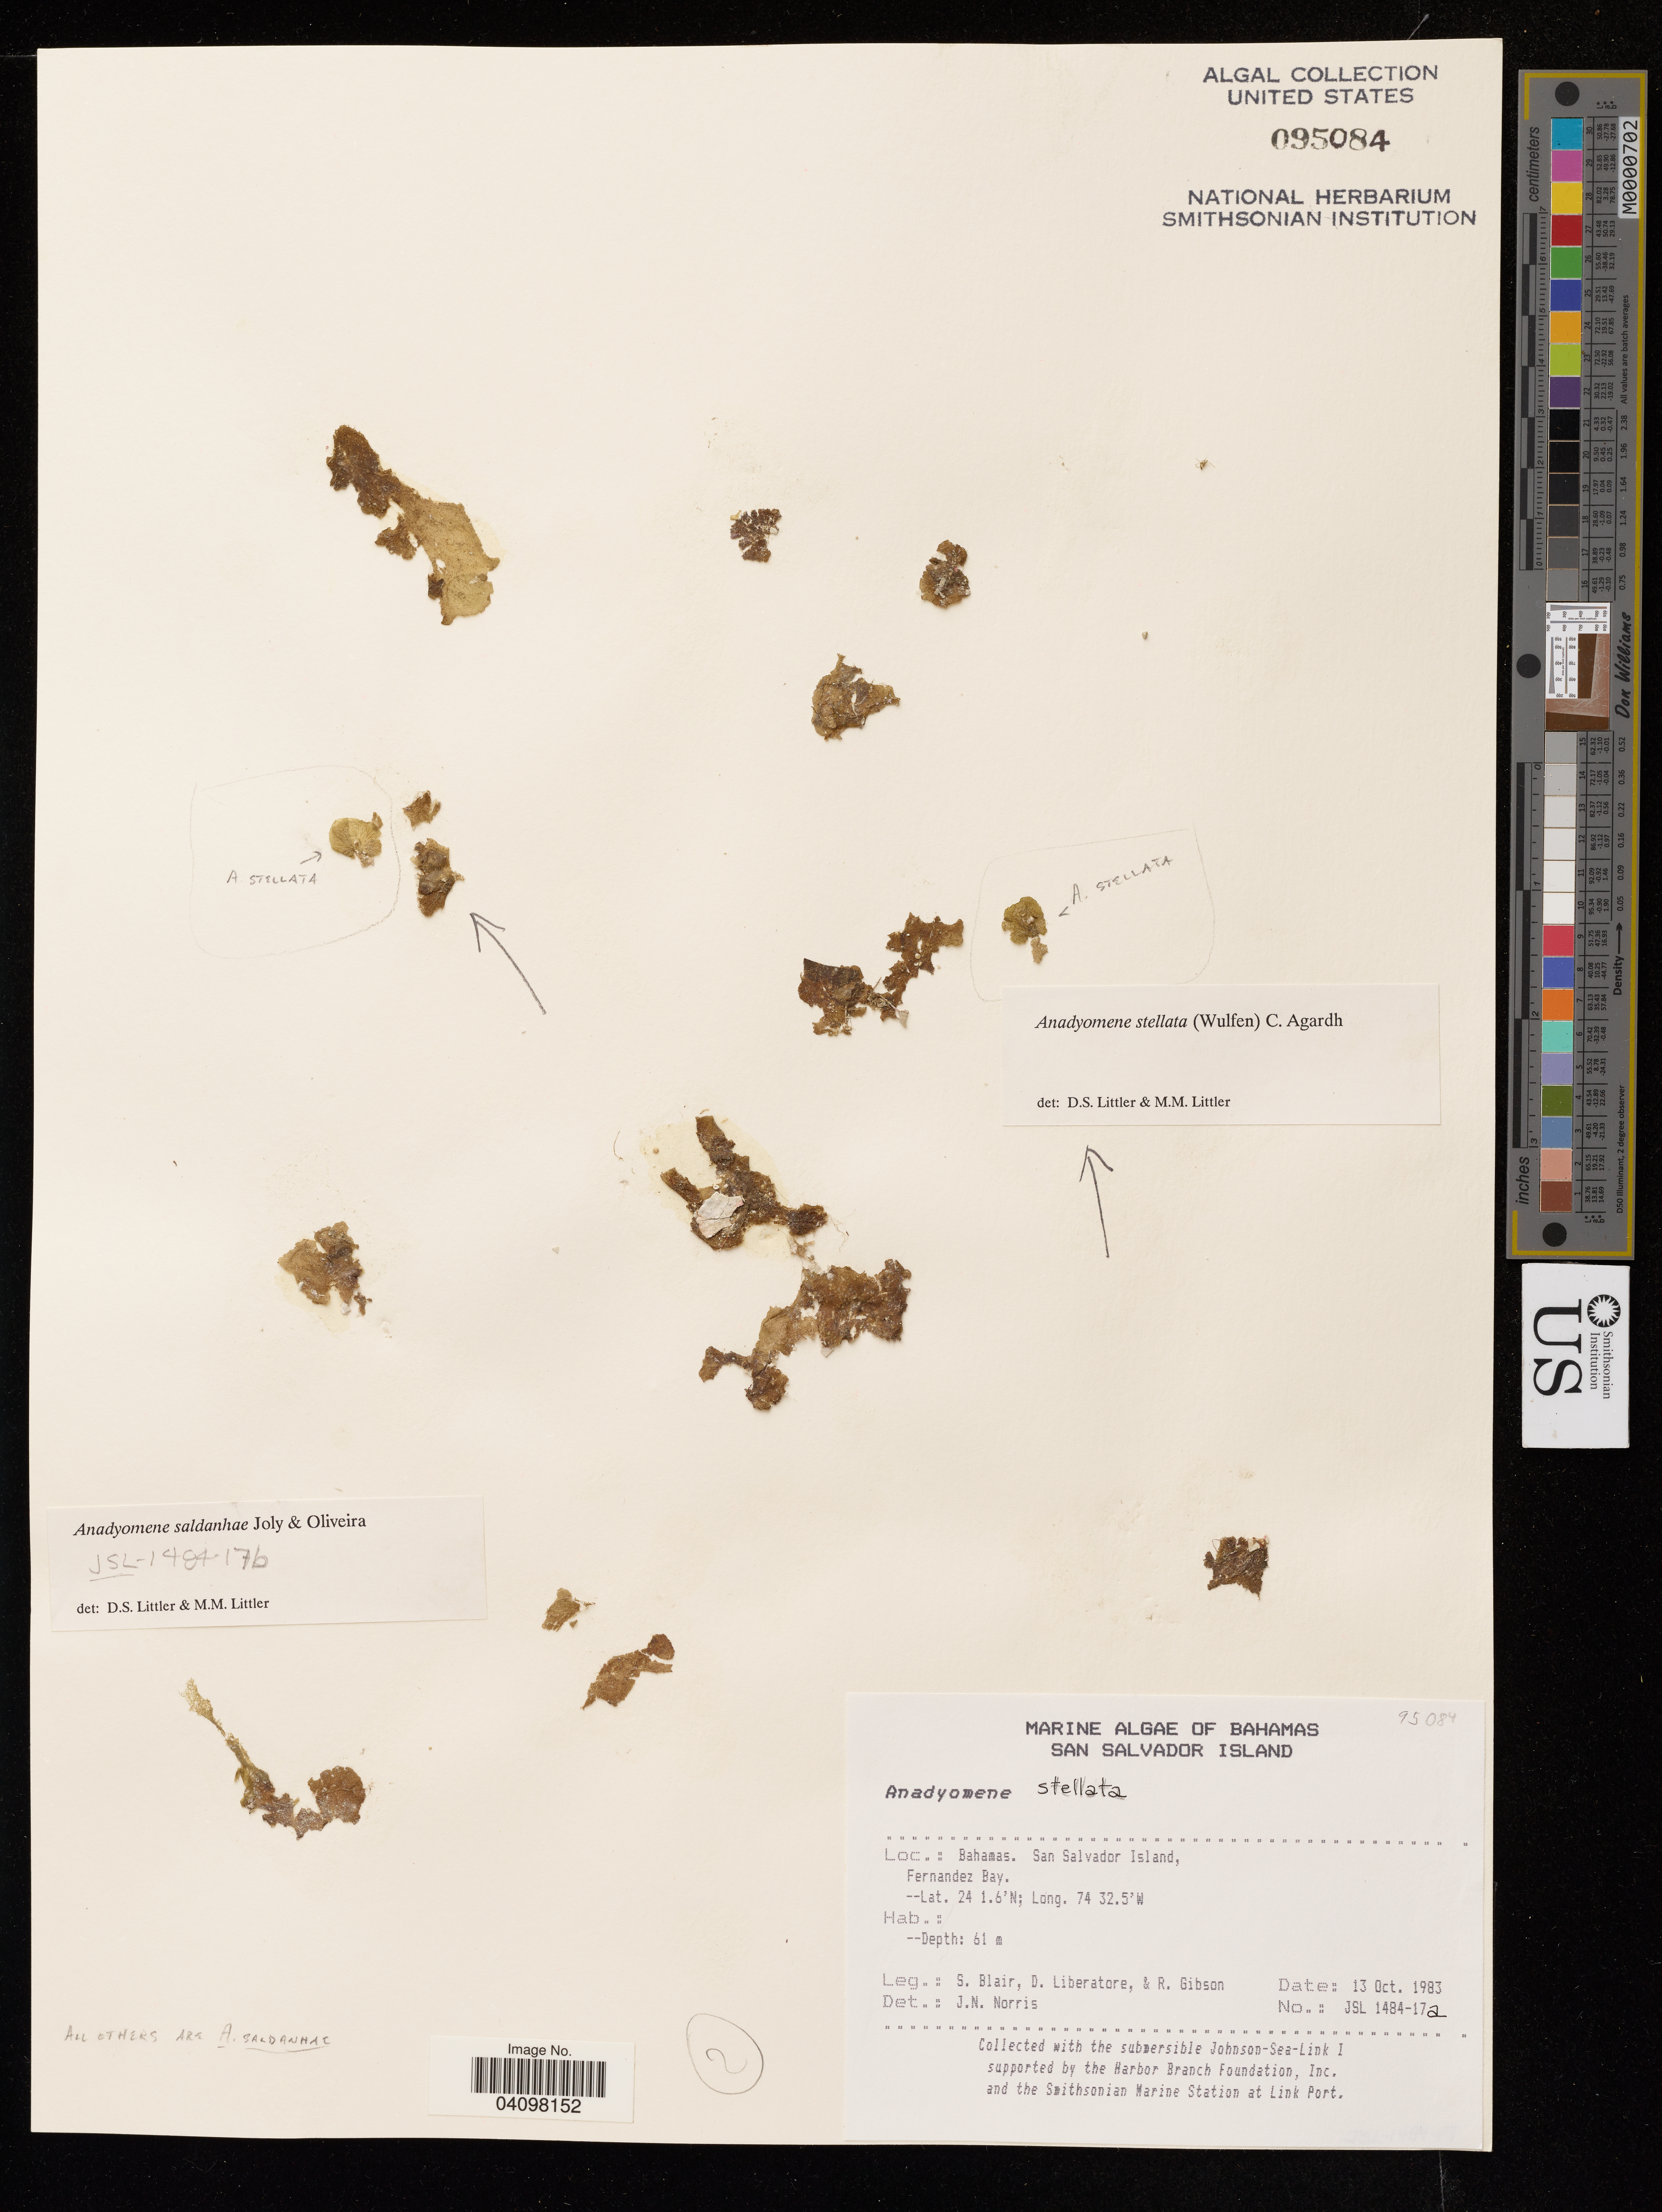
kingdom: Plantae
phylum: Chlorophyta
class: Ulvophyceae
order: Cladophorales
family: Anadyomenaceae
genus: Anadyomene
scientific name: Anadyomene stellata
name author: (Wulfen) C. Agardh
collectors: S. Blair, D. Liberatore & R. Gibson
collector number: JSL 1484-172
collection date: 1983-10-13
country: Bahamas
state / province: San Salvador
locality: Bahamas. San Salvador Island. Fernandez Bay.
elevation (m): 61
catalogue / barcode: US 95084